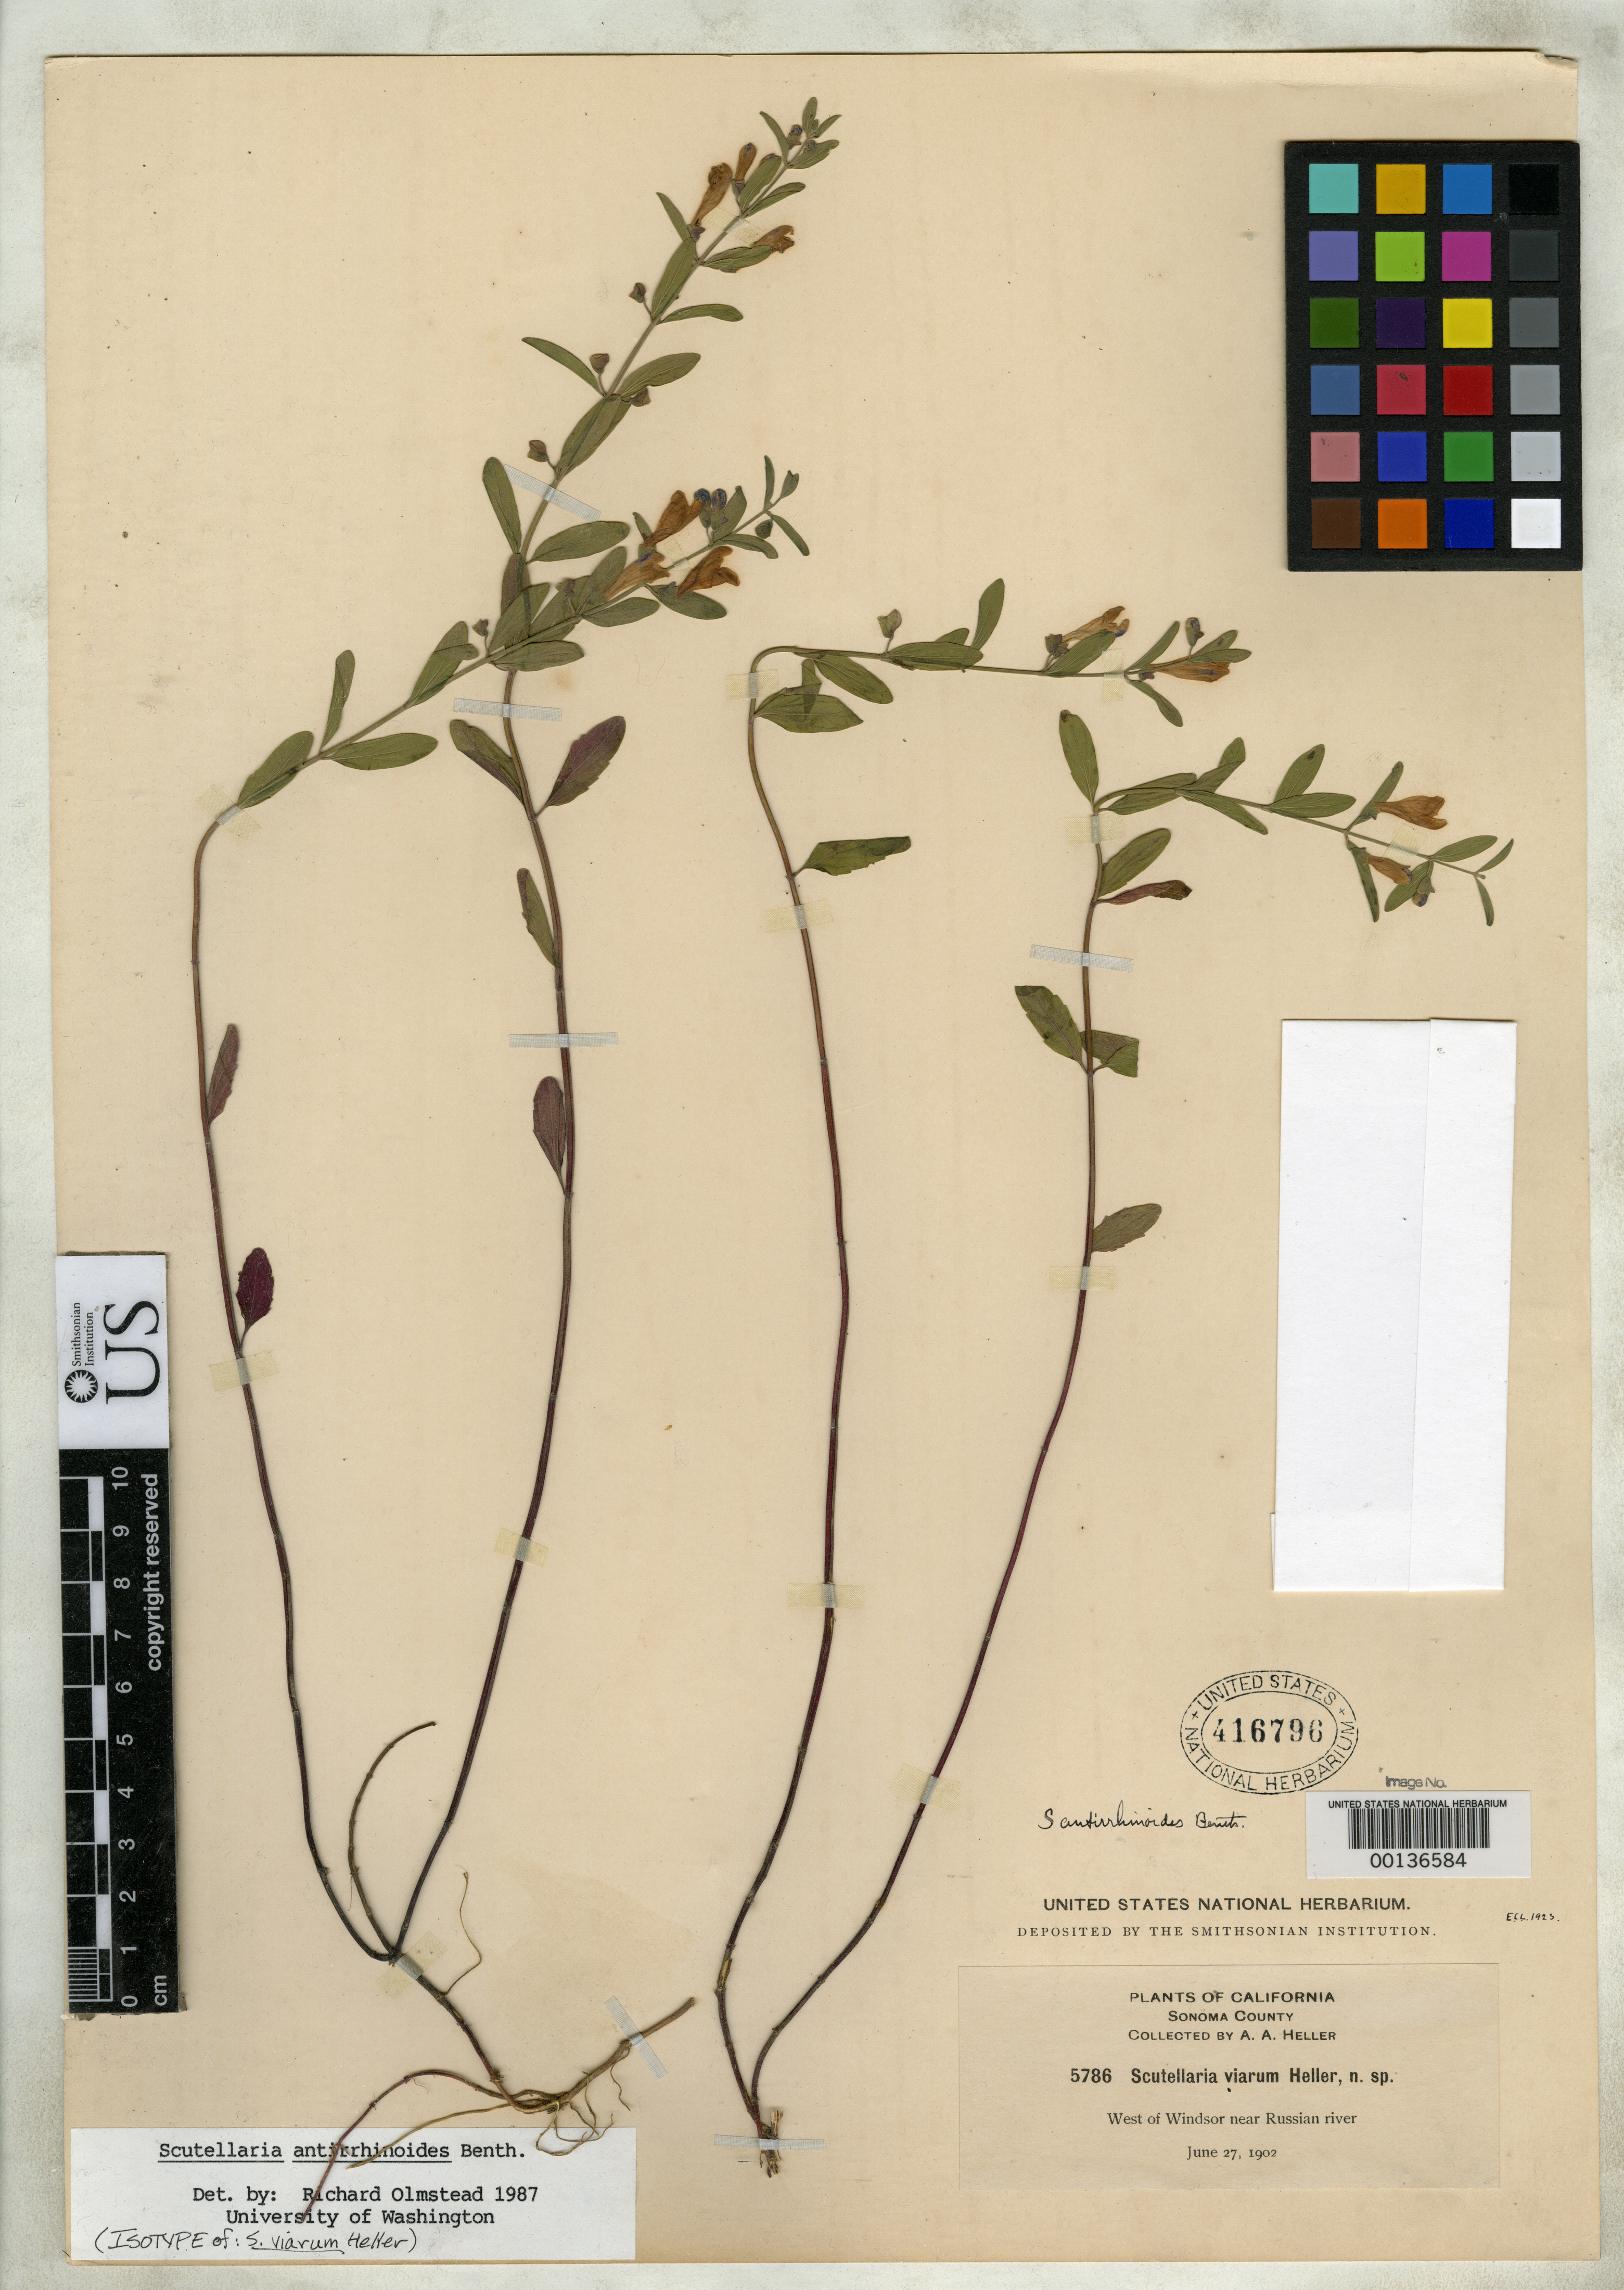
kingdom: Plantae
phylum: Tracheophyta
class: Magnoliopsida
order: Lamiales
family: Lamiaceae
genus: Scutellaria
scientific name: Scutellaria viarum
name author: A. Heller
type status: Isotype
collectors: A. A. Heller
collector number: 5786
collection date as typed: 27 Jun 1902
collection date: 1902-06-27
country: United States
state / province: California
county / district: Sonoma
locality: W of Windsor near Russian River.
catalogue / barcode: US 416796